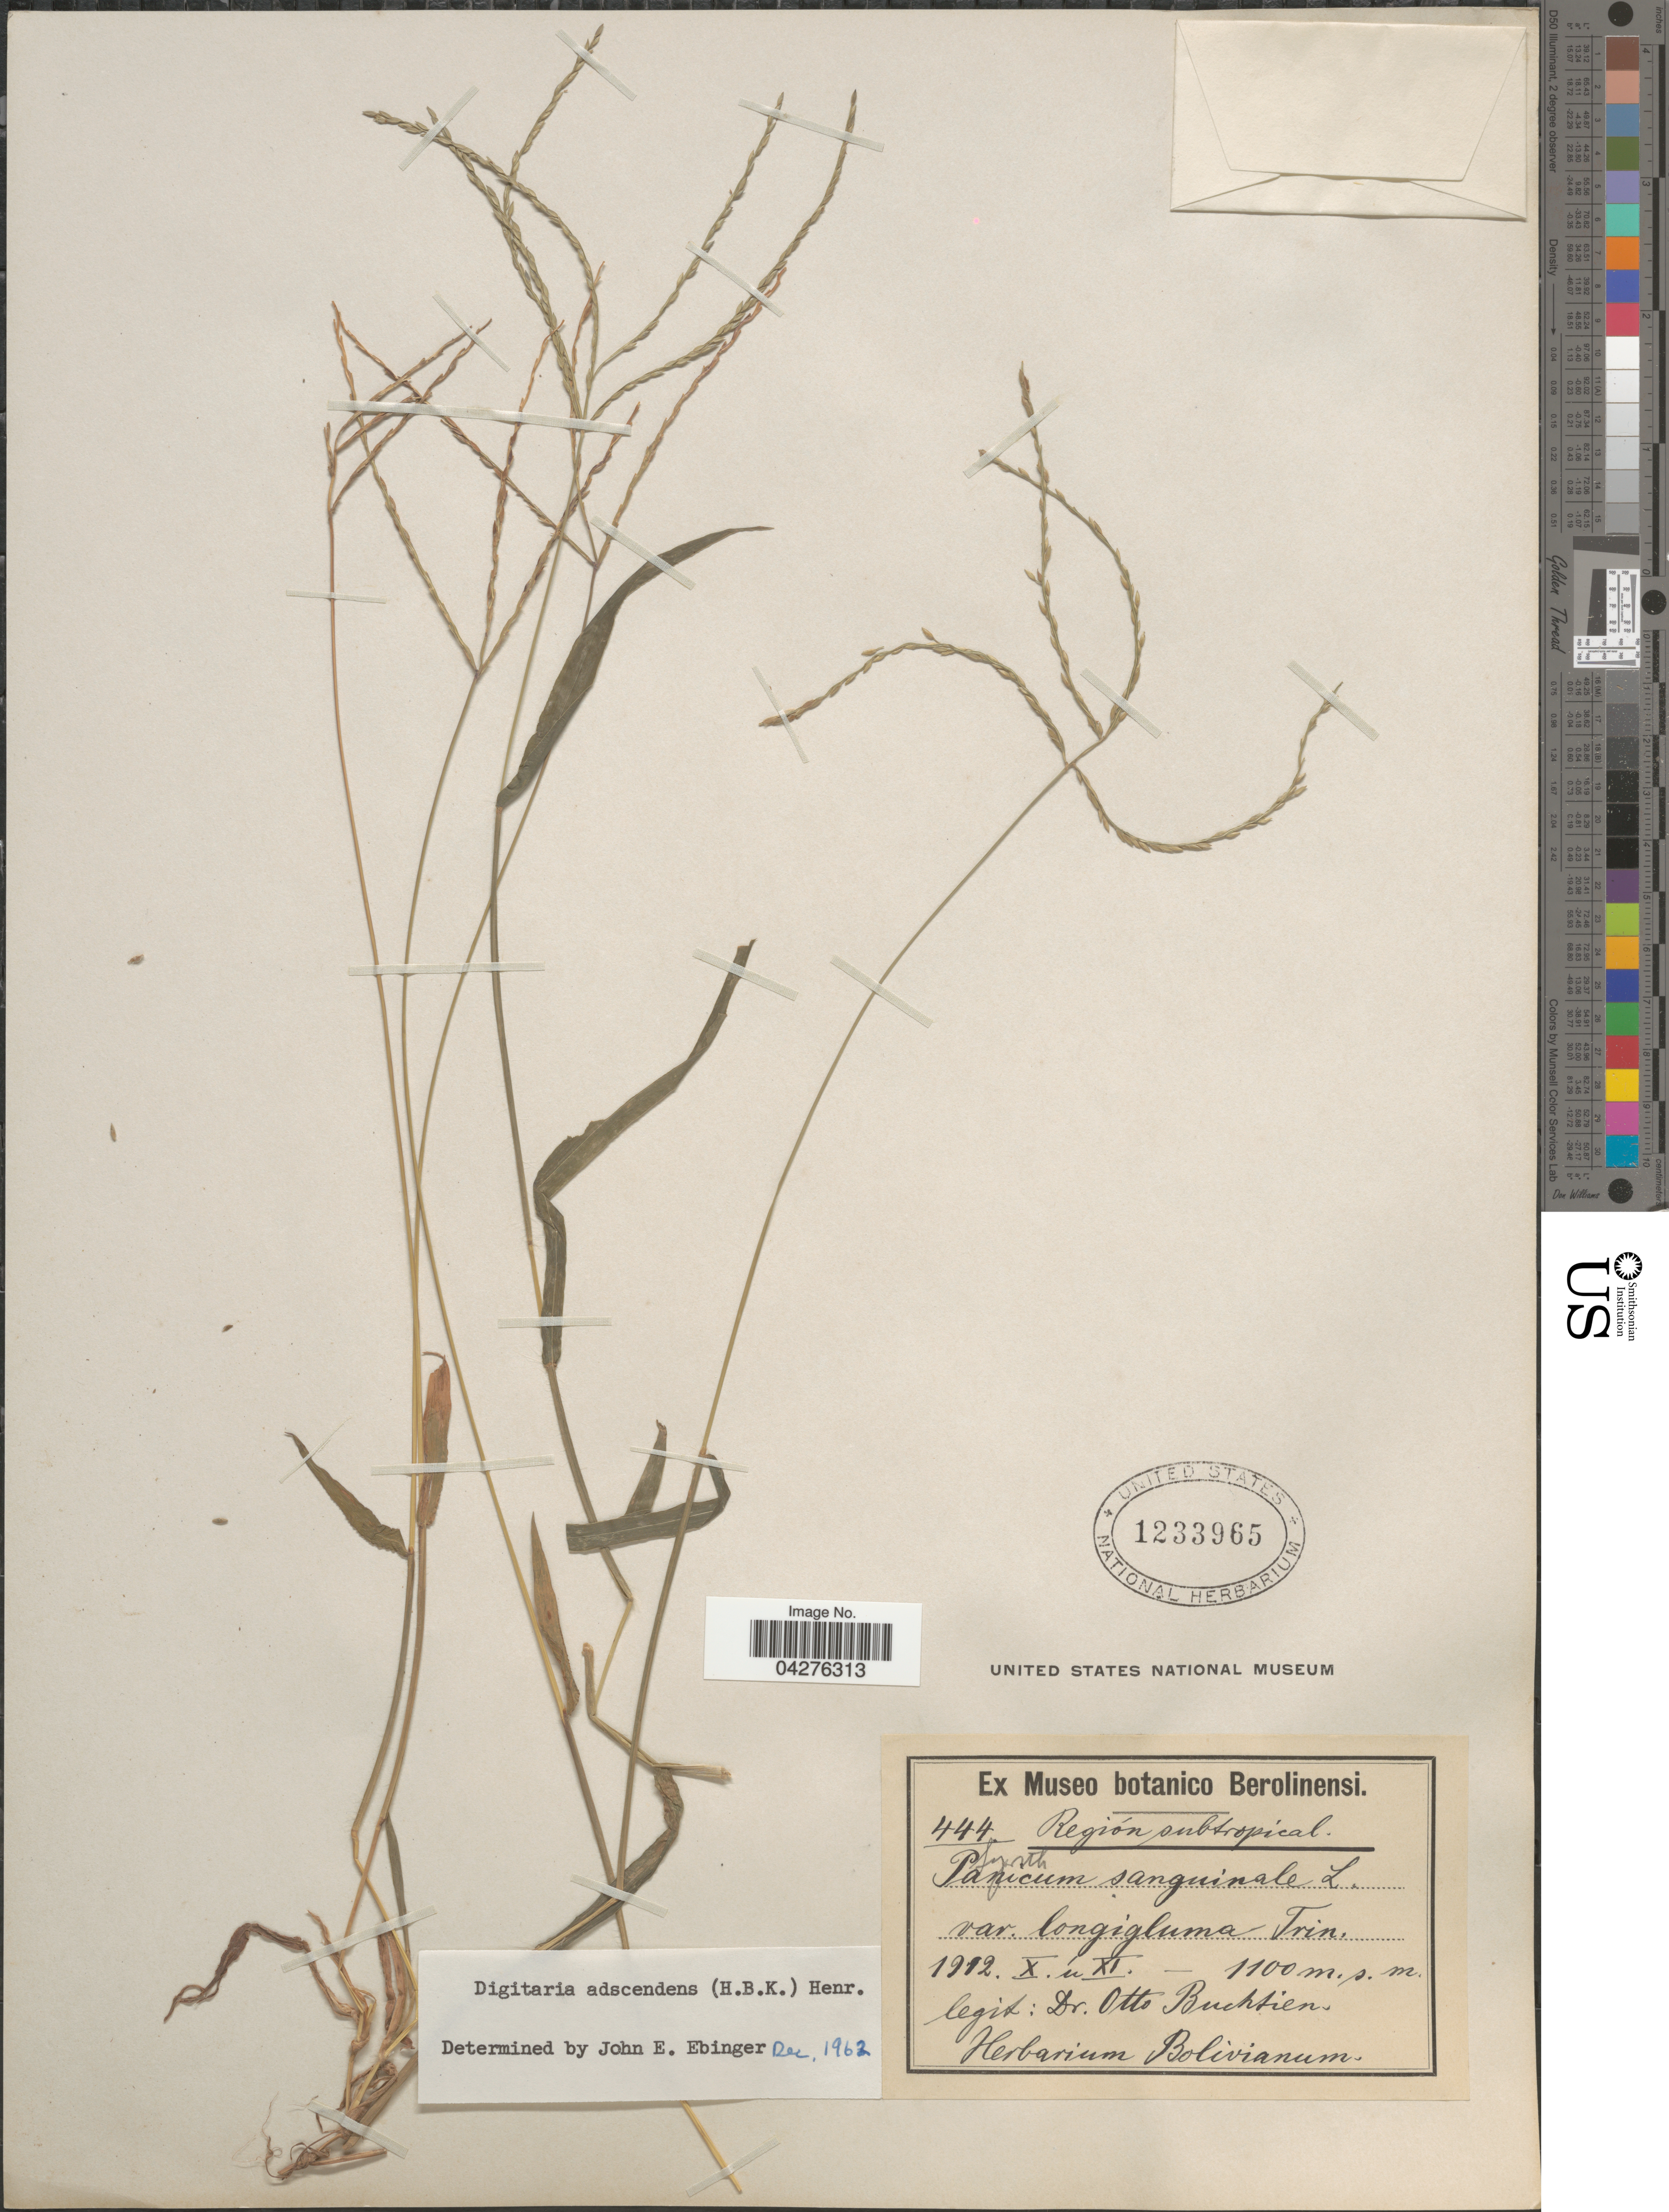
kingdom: Plantae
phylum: Tracheophyta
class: Liliopsida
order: Poales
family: Poaceae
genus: Digitaria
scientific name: Digitaria ciliaris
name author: (Retz.) Koeler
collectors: O. Buchtien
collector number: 444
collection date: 1912-10/1912-11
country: Bolivia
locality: Región subtropical.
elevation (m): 1100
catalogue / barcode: US 1233965